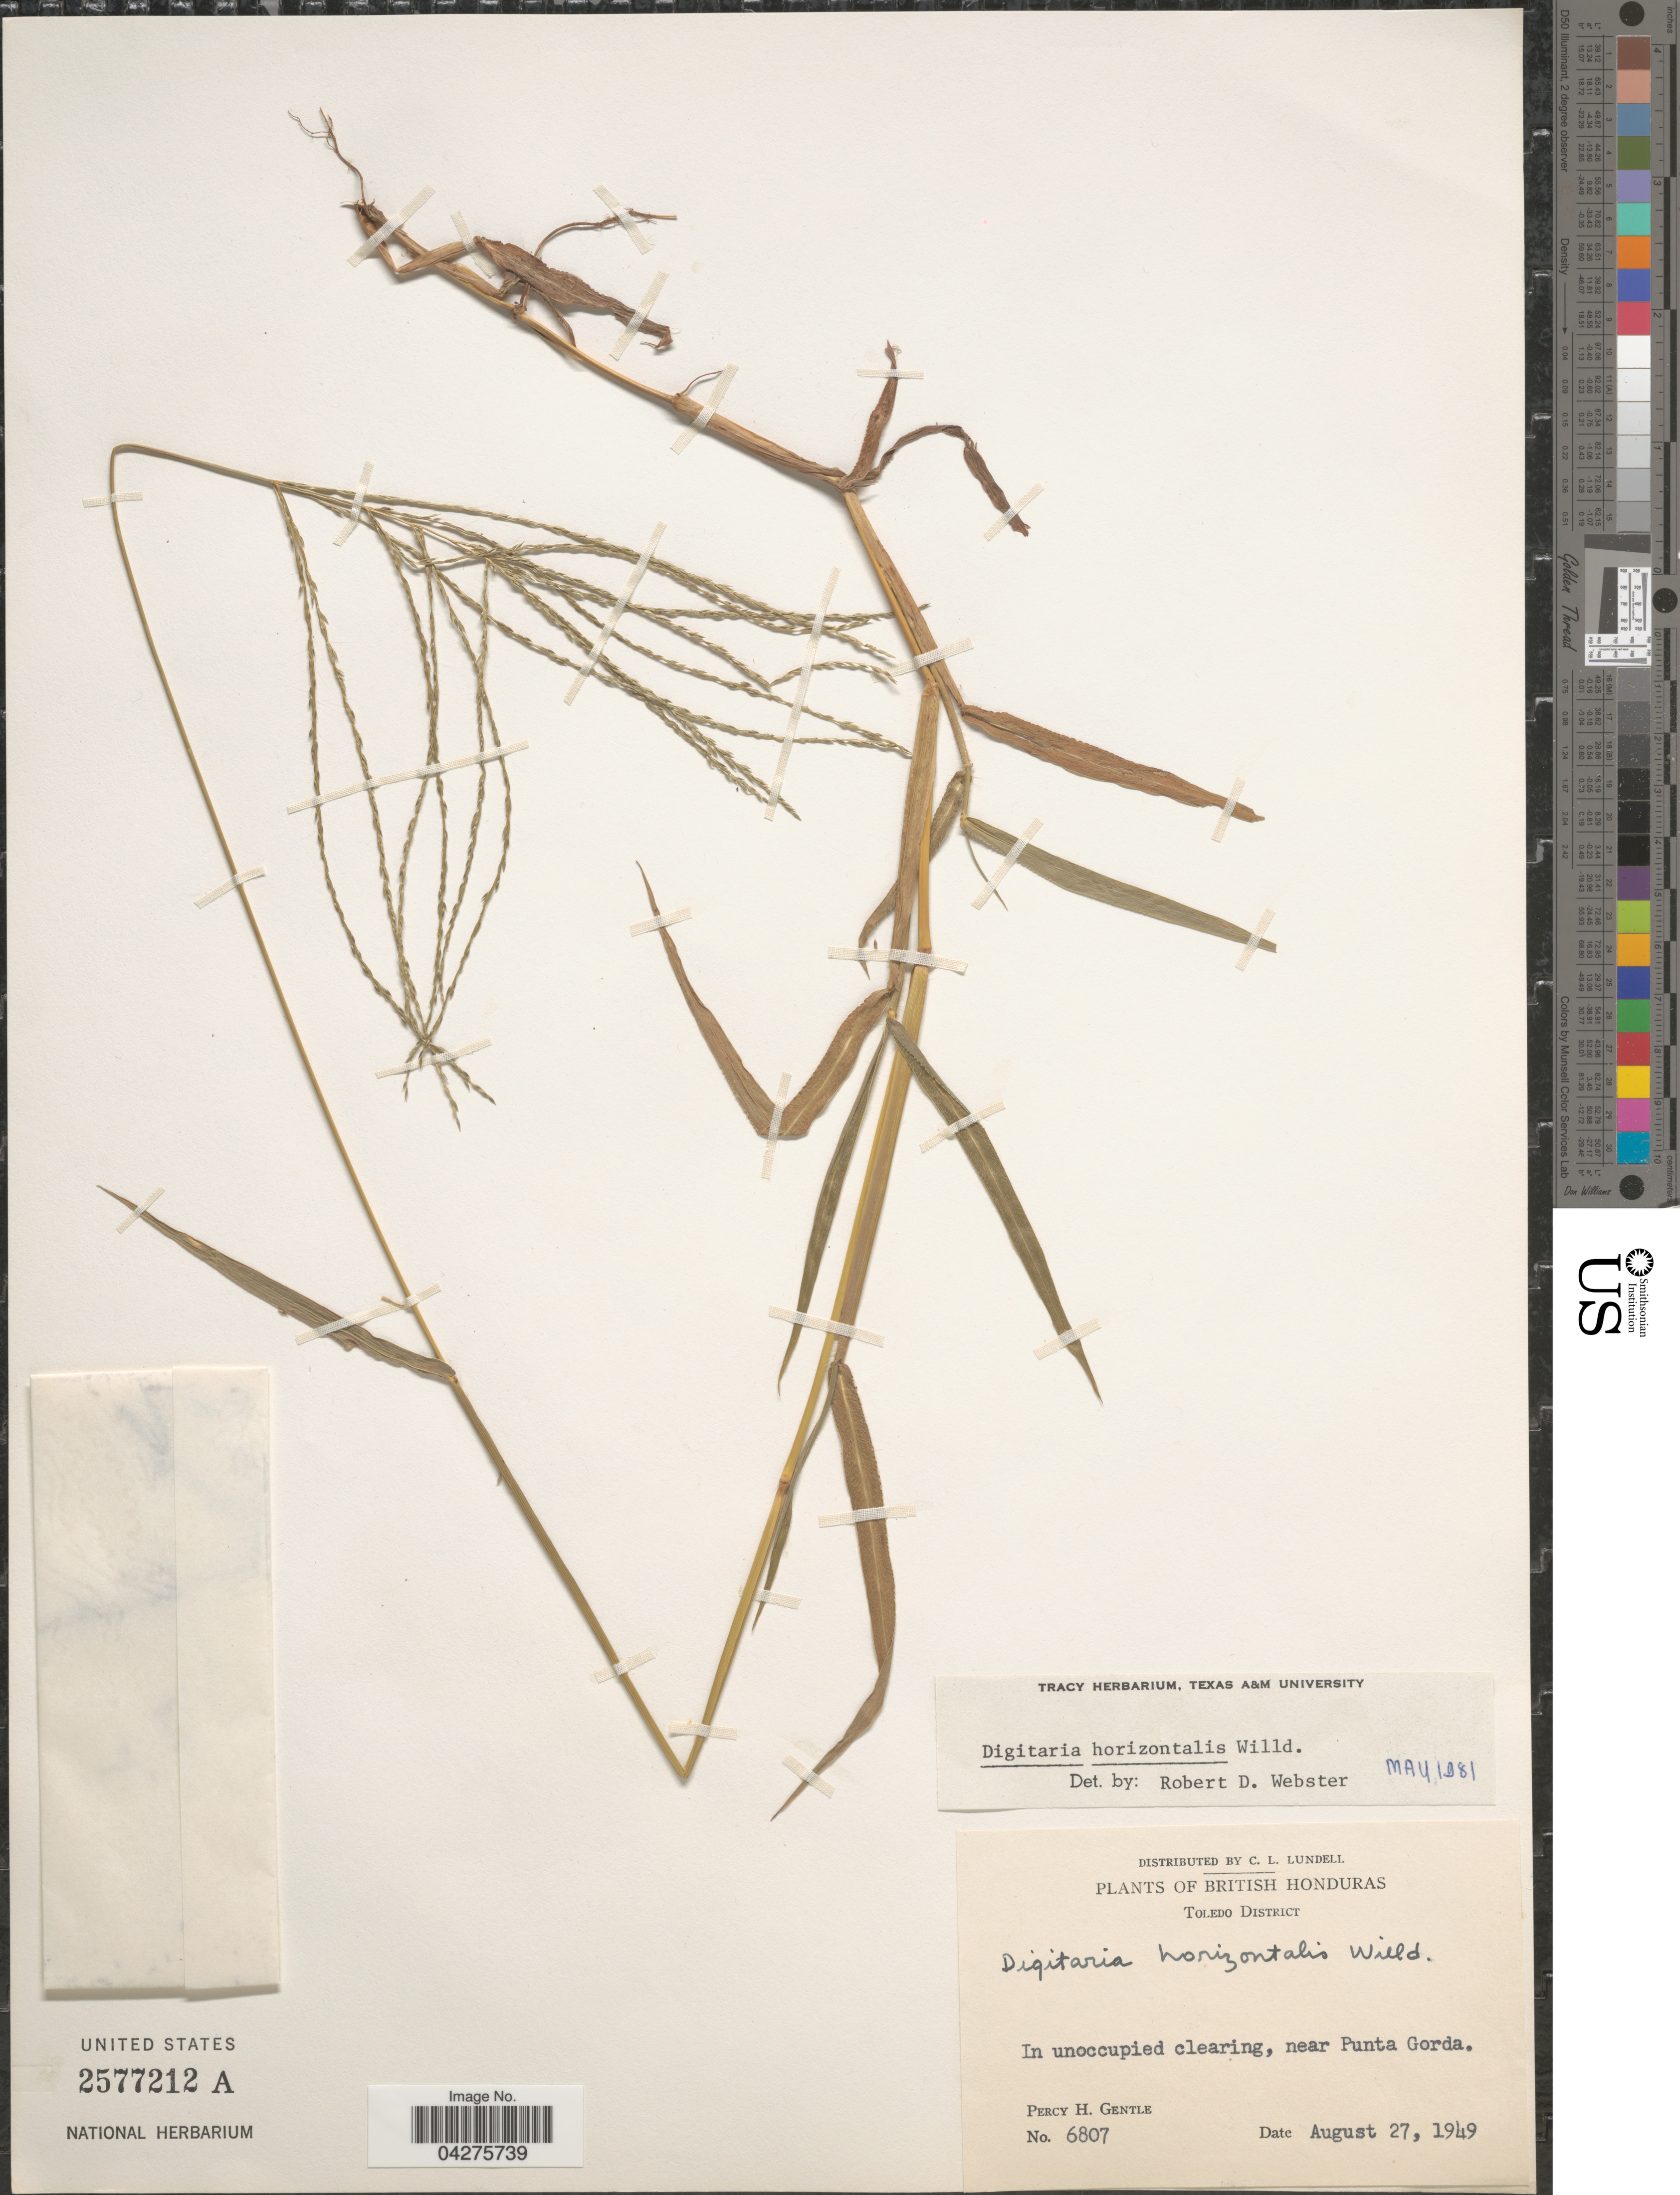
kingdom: Plantae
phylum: Tracheophyta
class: Liliopsida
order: Poales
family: Poaceae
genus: Digitaria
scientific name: Digitaria horizontalis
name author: Willd.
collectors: P. H. Gentle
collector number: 6807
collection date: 1949-08-27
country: Belize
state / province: Toledo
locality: British Honduras. Toledo District. In unoccupied clearing, near Punta Gorda.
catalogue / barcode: US 2577212A